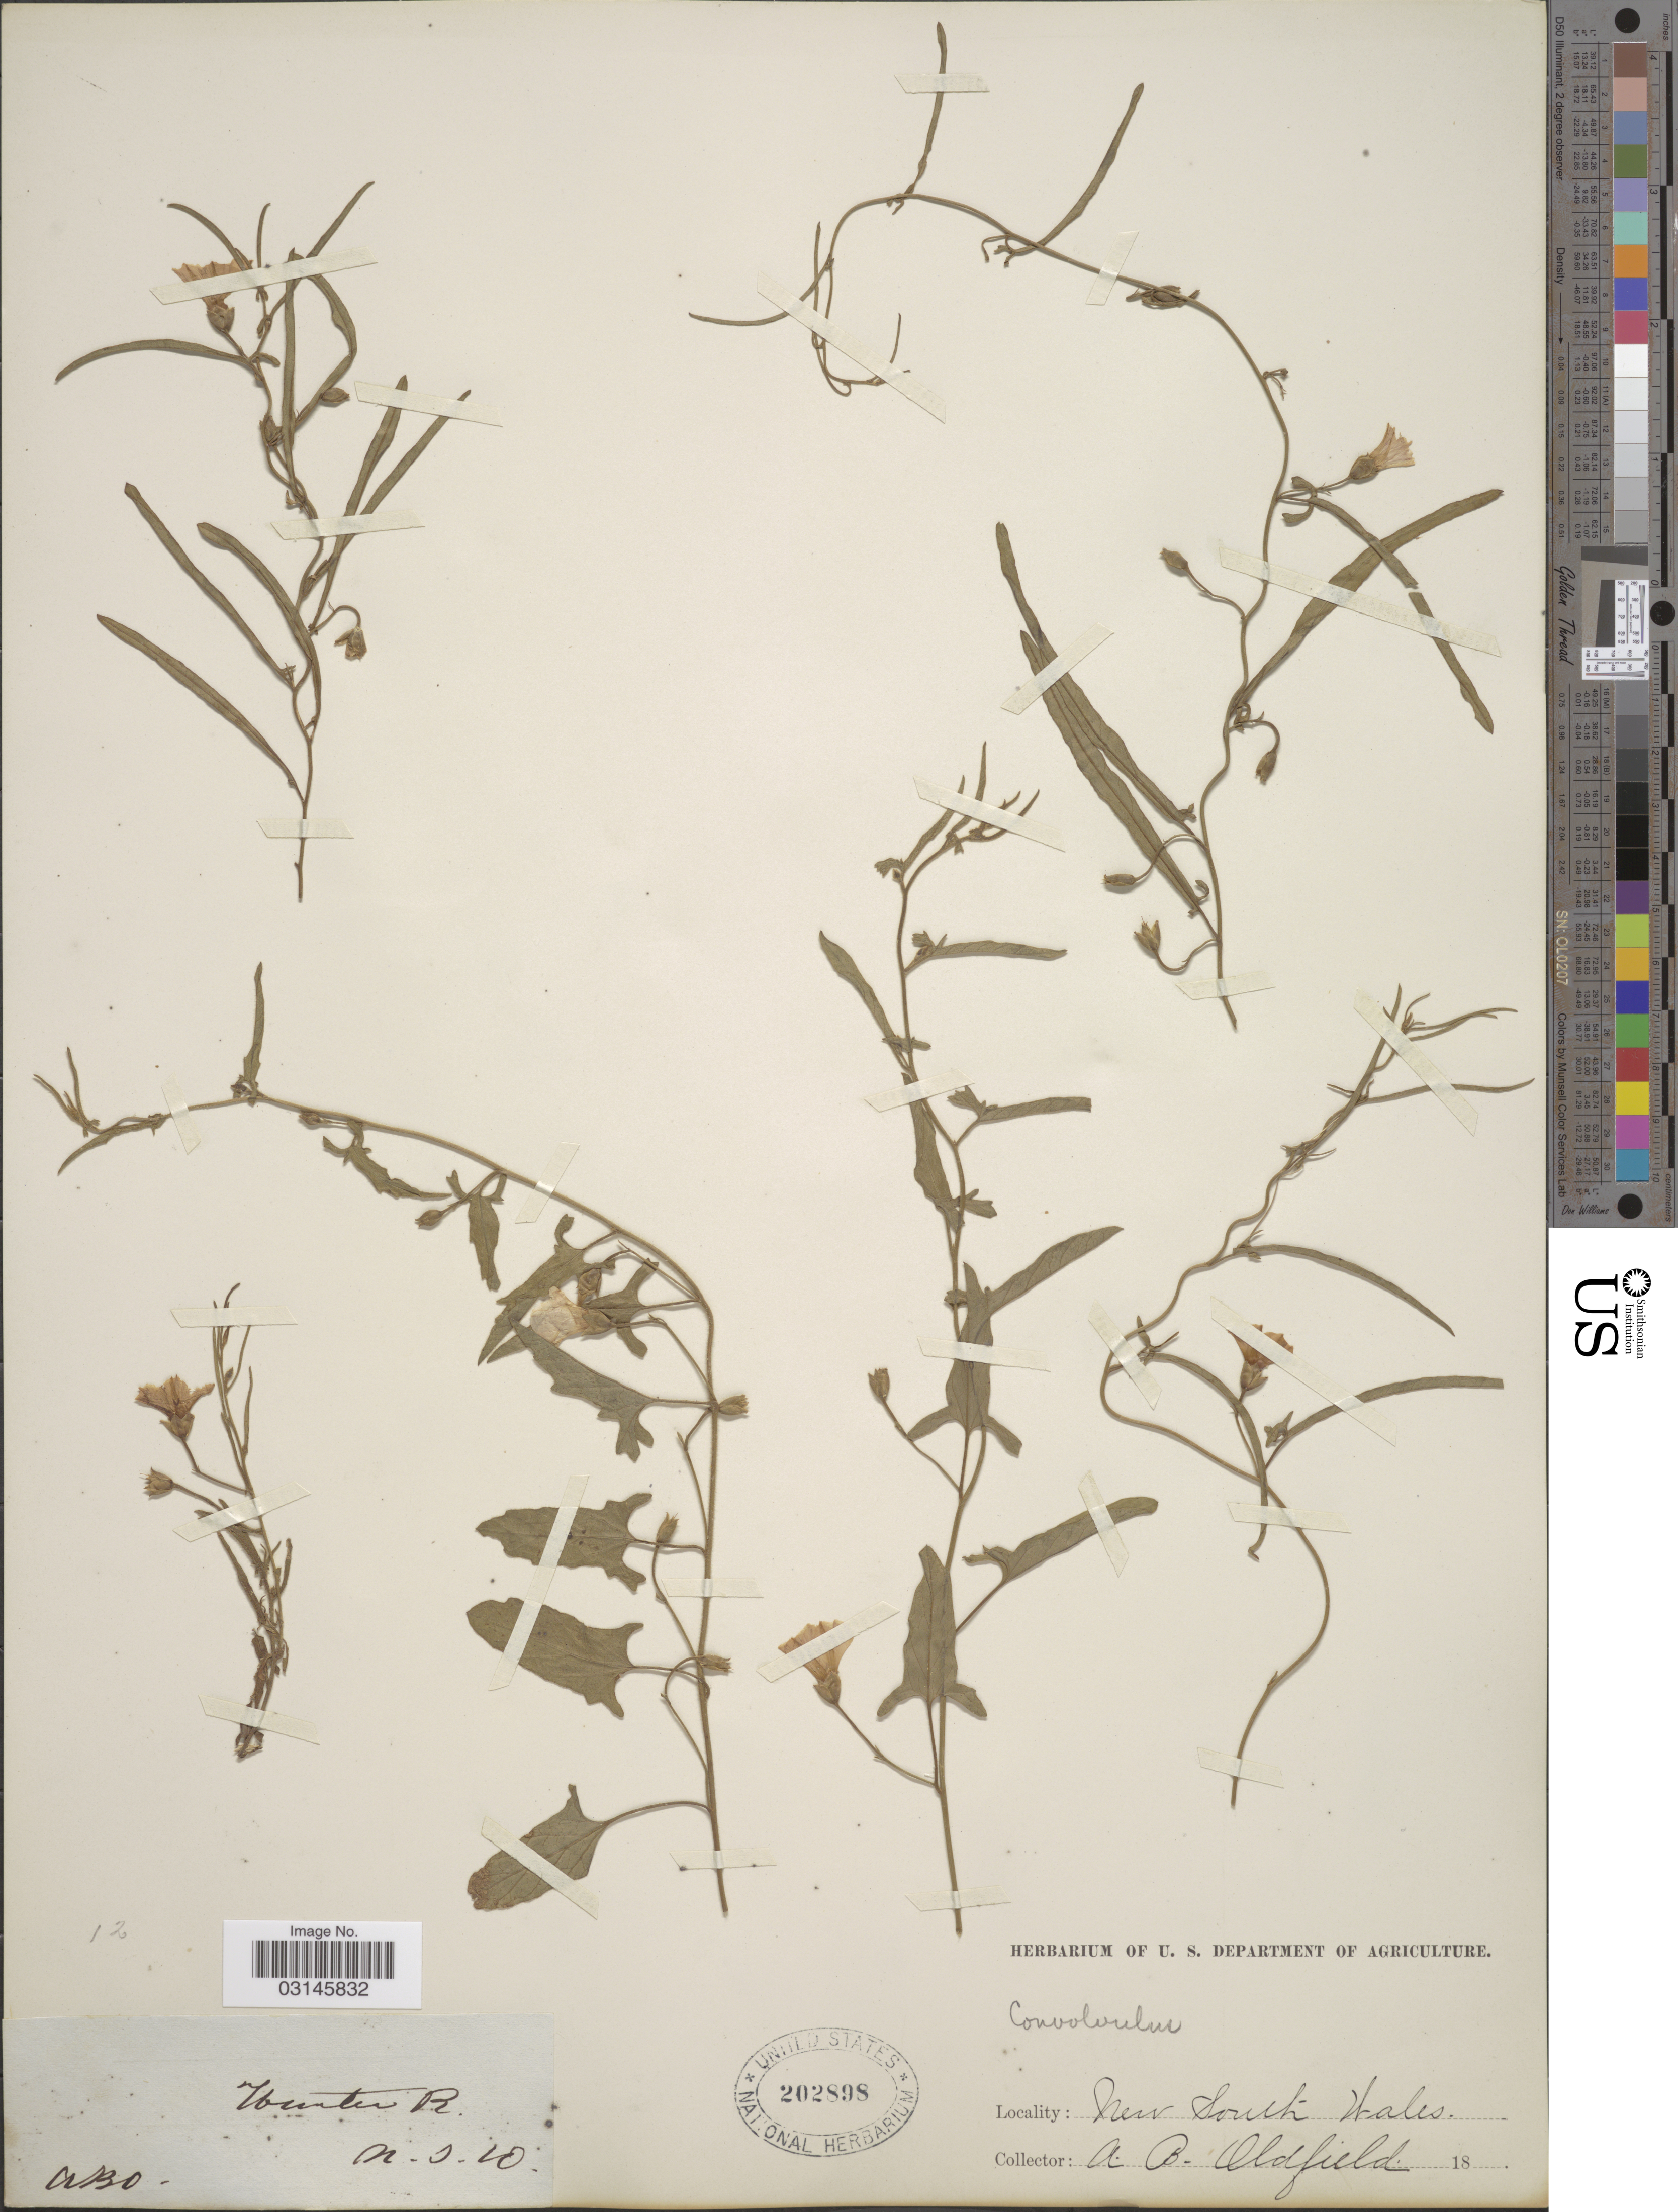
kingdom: Plantae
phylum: Tracheophyta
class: Magnoliopsida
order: Solanales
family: Convolvulaceae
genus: Convolvulus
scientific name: Convolvulus sp.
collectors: A. Oldfield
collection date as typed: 18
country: Australia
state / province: New South Wales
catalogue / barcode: US 202898